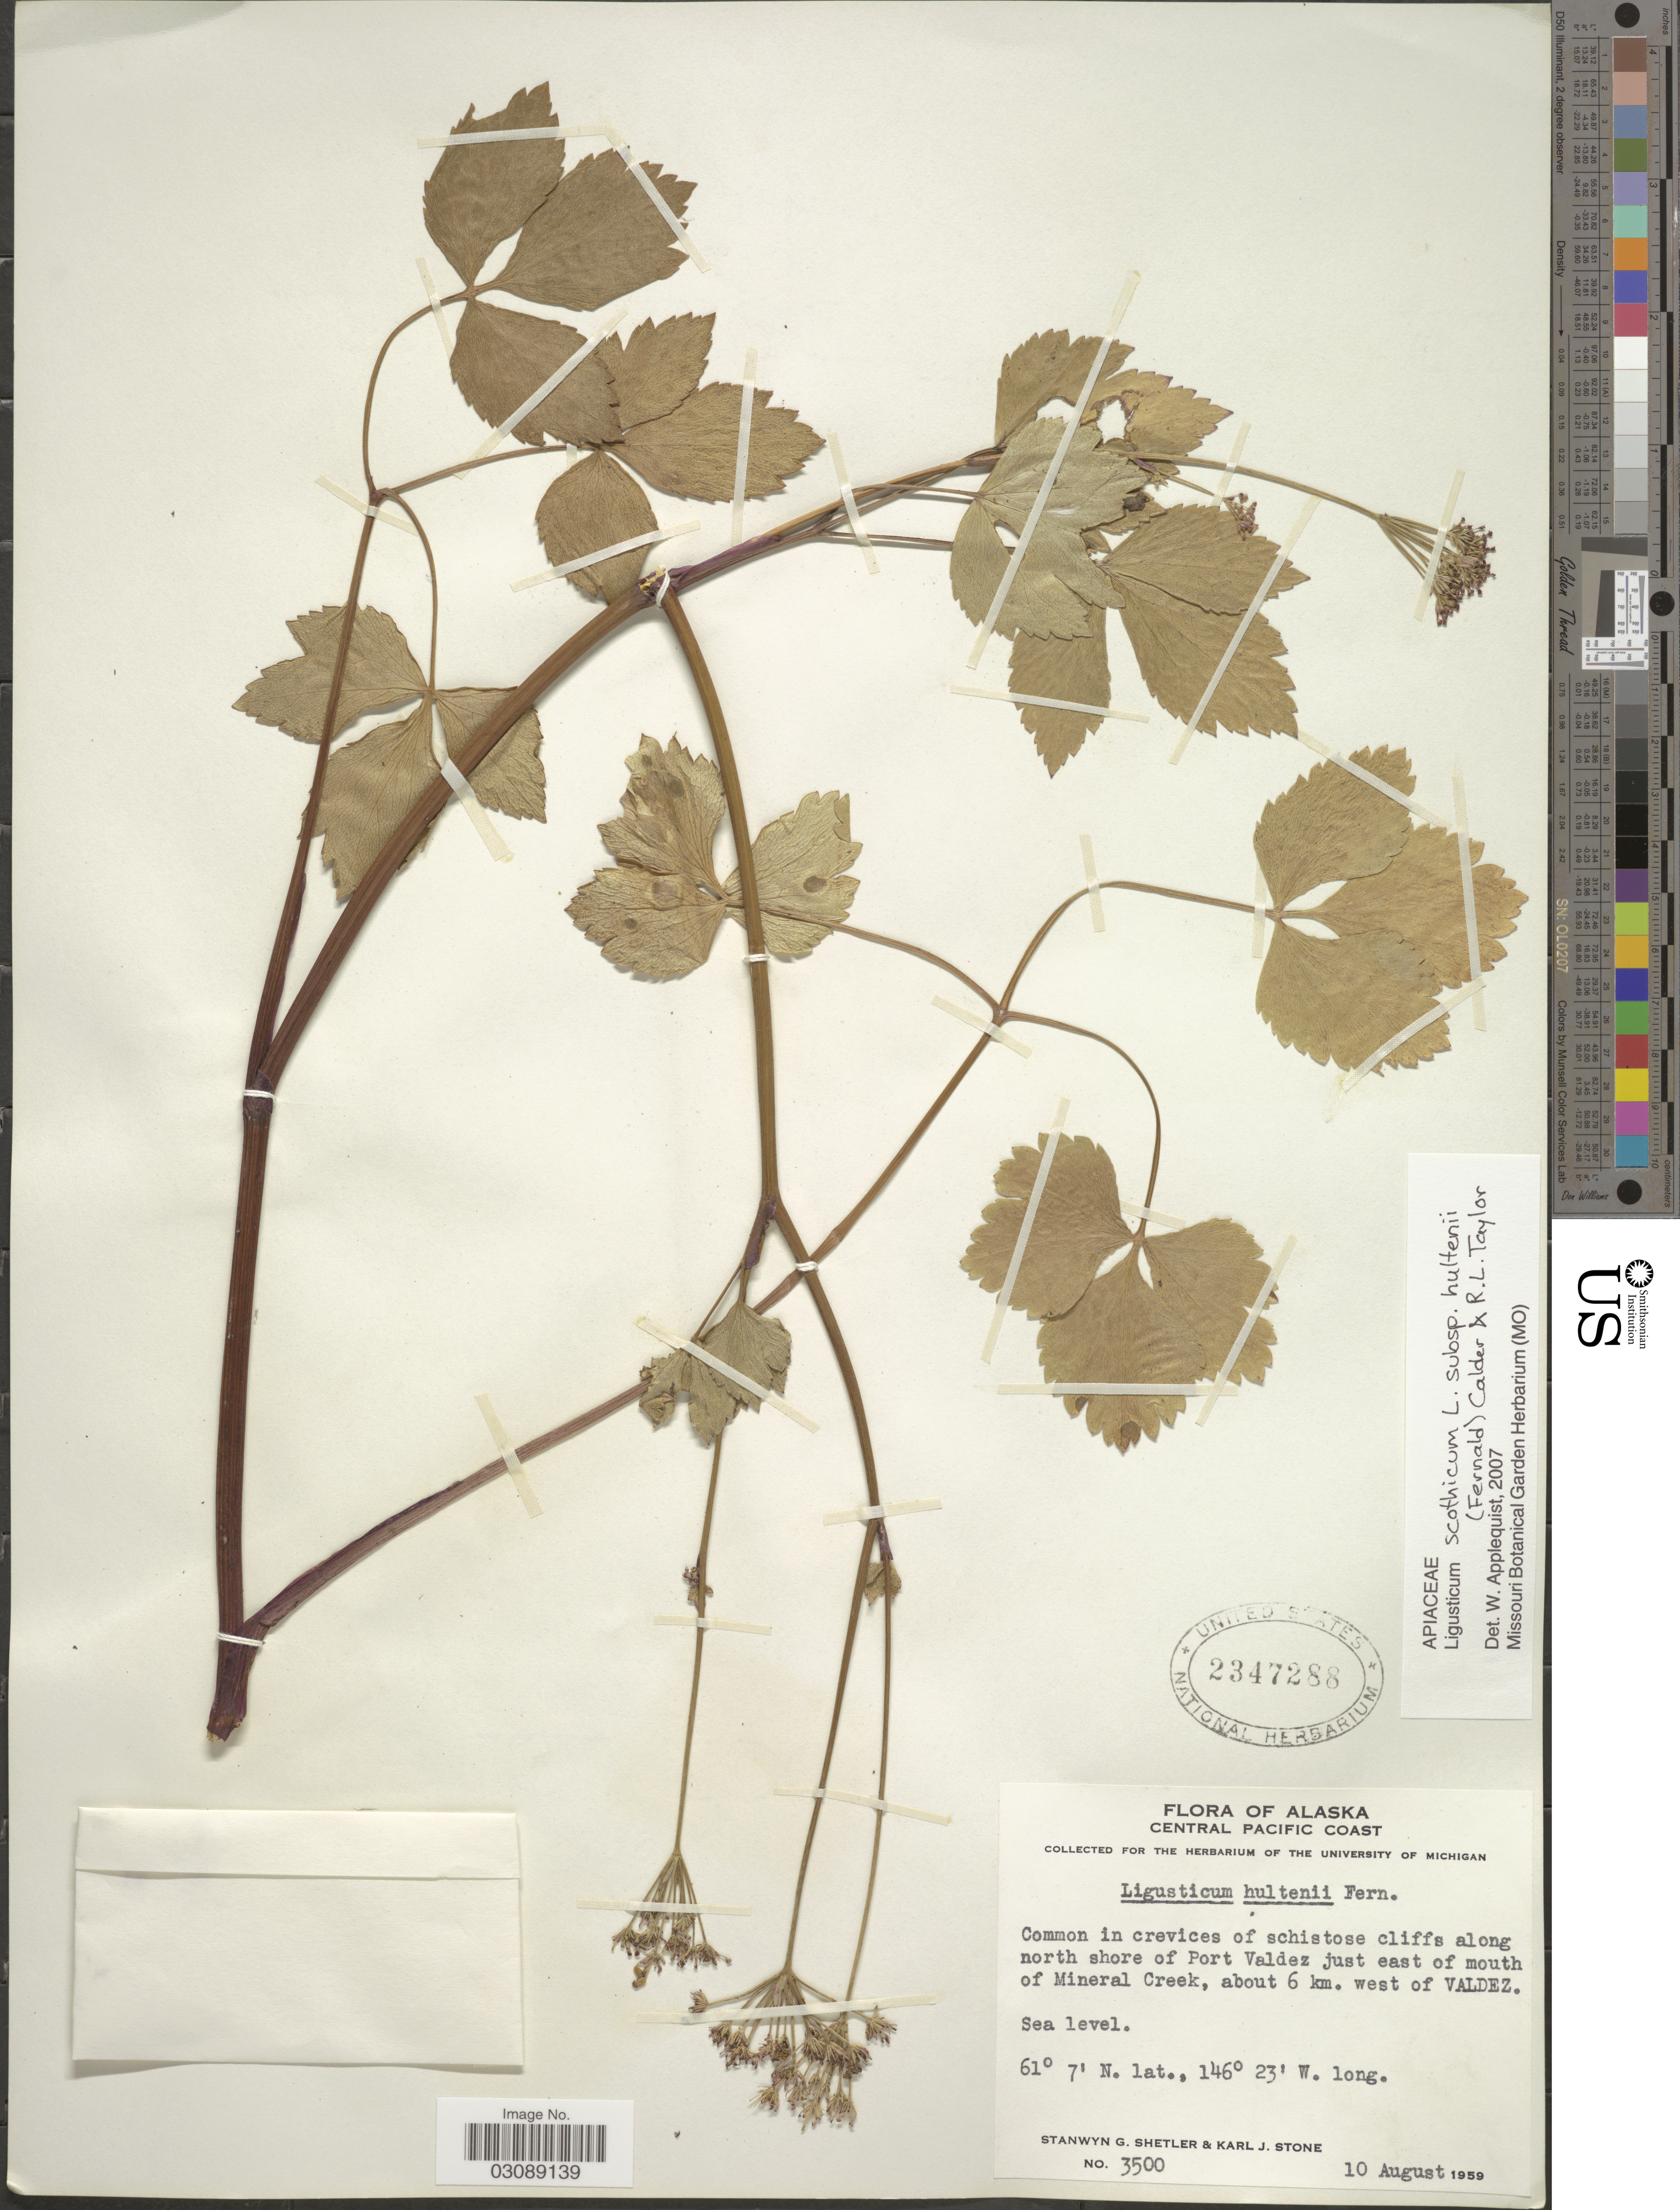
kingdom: Plantae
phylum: Tracheophyta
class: Magnoliopsida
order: Apiales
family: Apiaceae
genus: Ligusticum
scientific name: Ligusticum scoticum subsp. hultenii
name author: (Fernald) Calder & Roy L. Taylor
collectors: S. Shetler & K. J. Stone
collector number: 3500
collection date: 1959-08-10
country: United States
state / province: Alaska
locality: Central Pacific Coast, Common in crevices of schistose cliffs along north shore of Port Valdez just east of mouth of Mineral Creek, about 6 km. west of Valdez.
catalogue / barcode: US 2347288